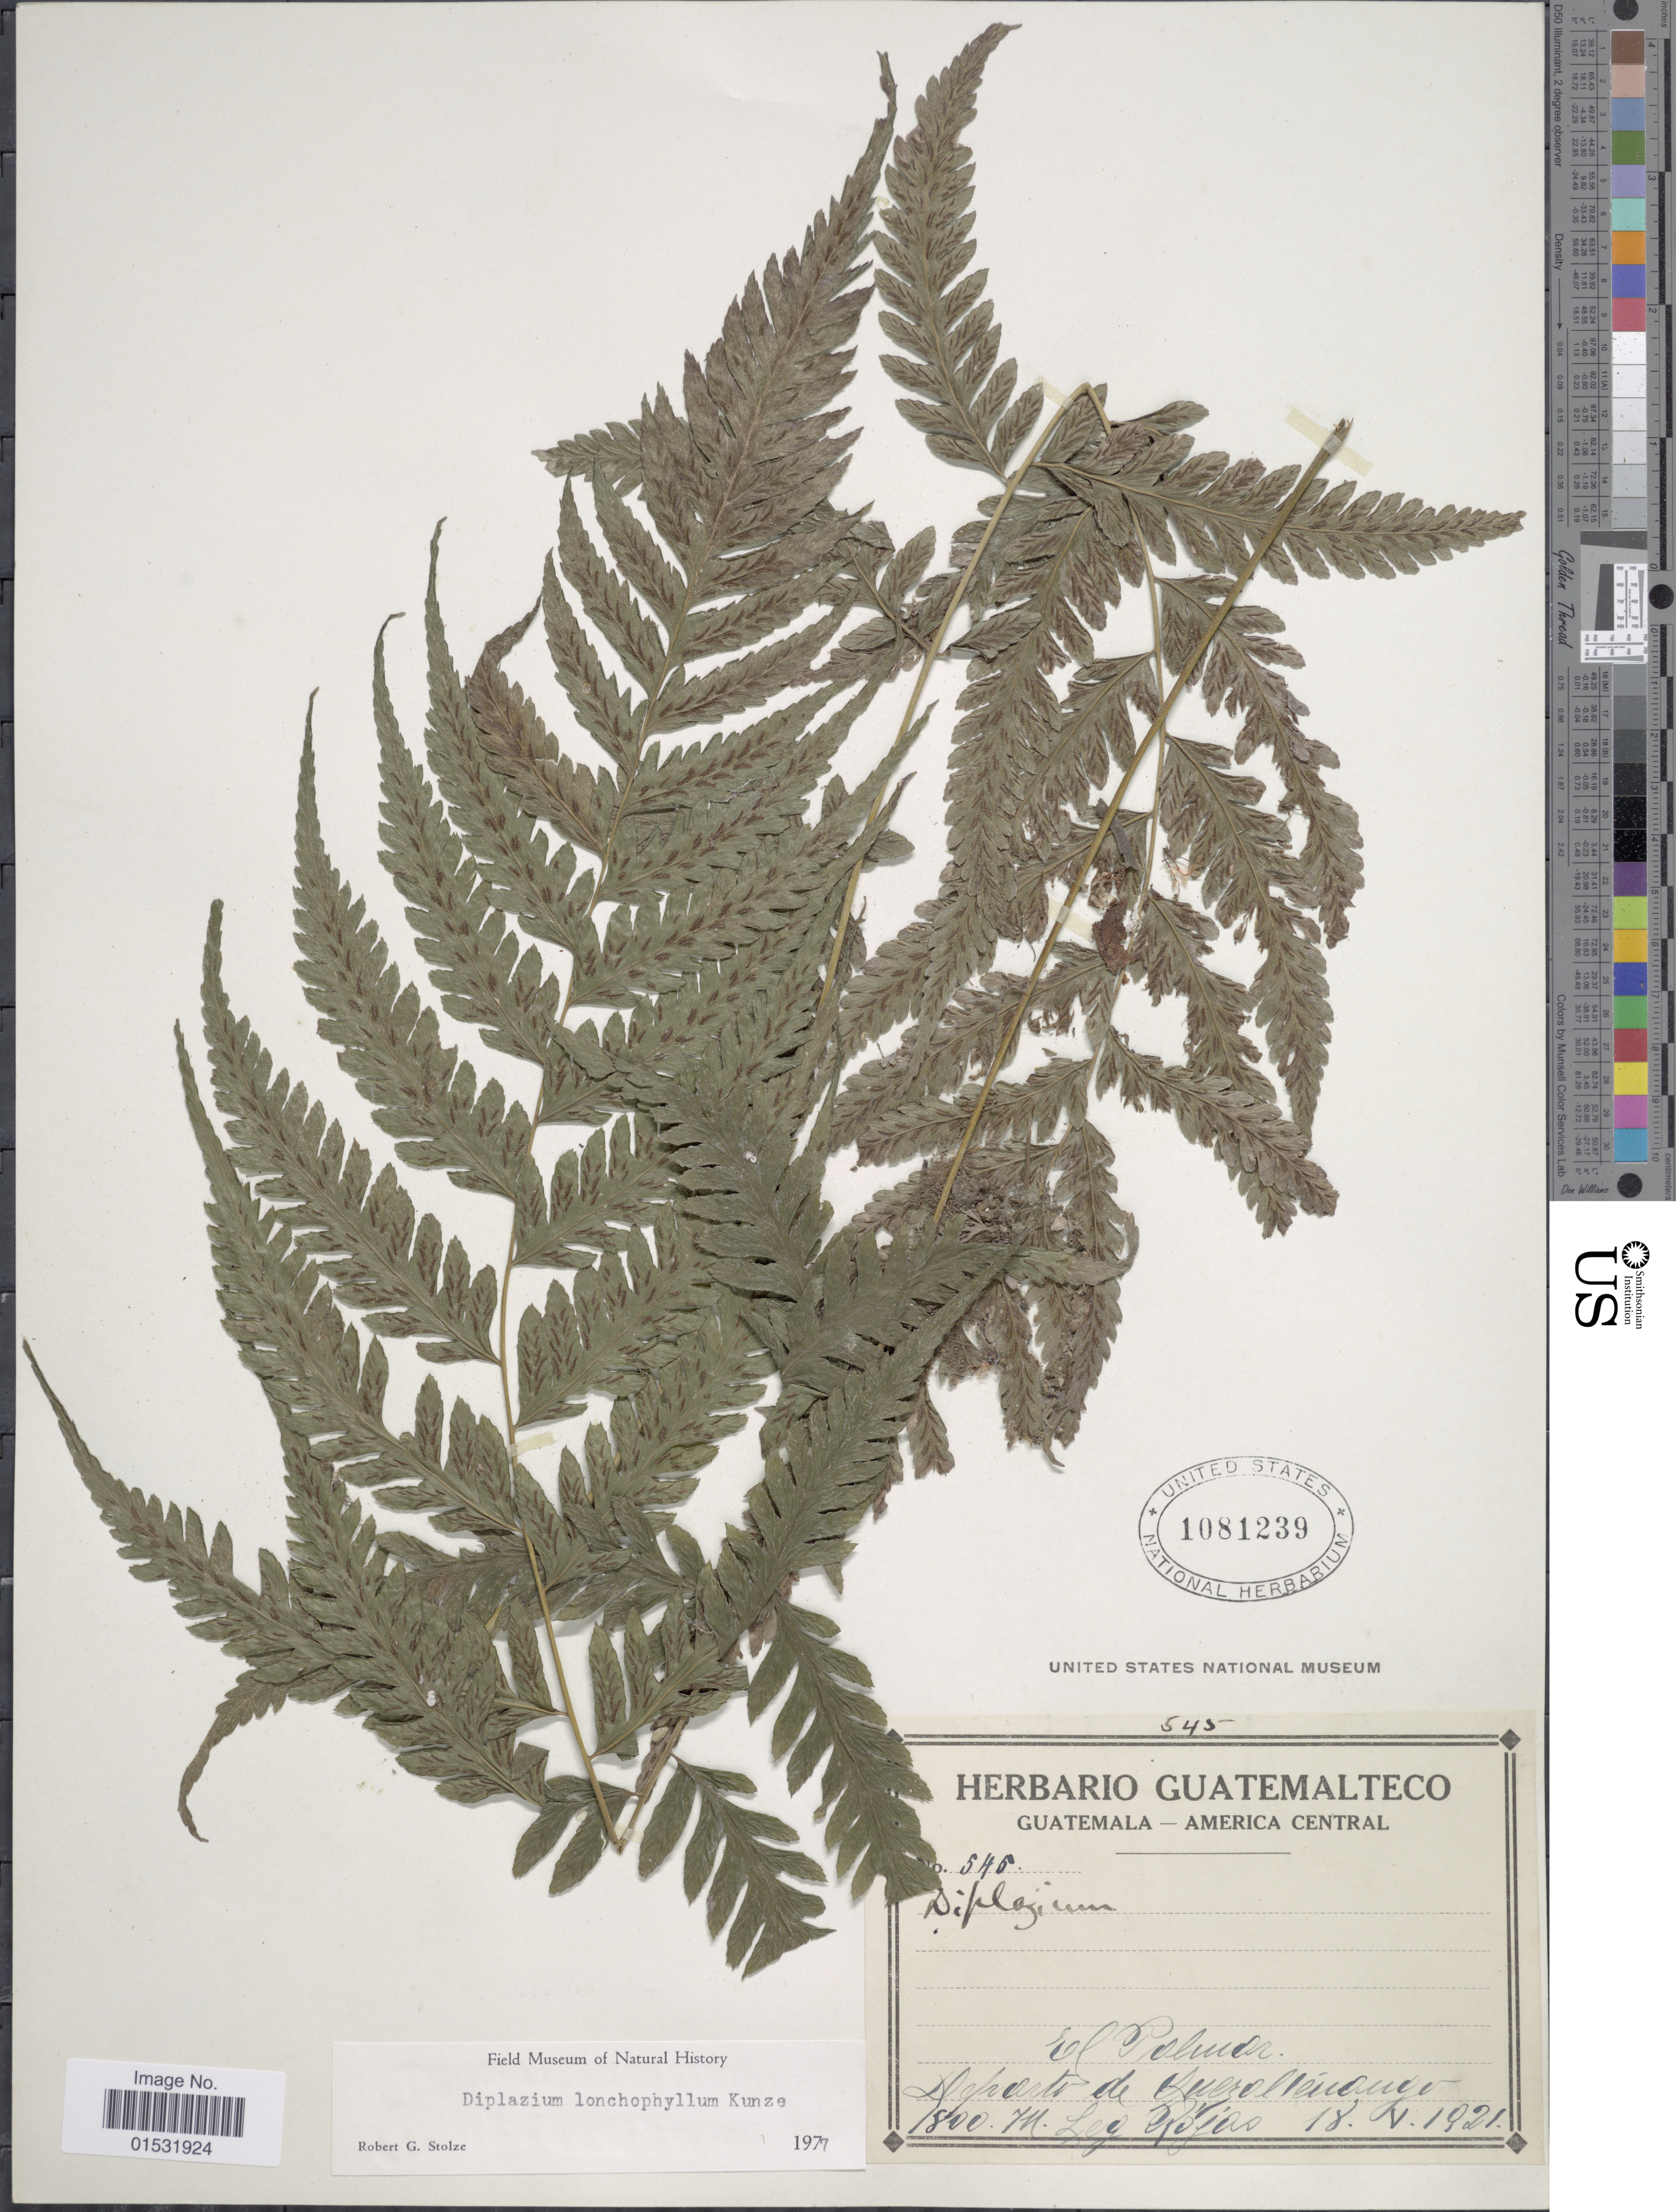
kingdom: Plantae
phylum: Tracheophyta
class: Polypodiopsida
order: Polypodiales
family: Athyriaceae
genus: Diplazium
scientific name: Diplazium lonchophyllum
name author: Kunze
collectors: Rojas, --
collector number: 545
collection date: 1921-05-18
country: Guatemala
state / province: Quetzaltenango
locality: El Palmar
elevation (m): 1800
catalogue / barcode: US 1081239